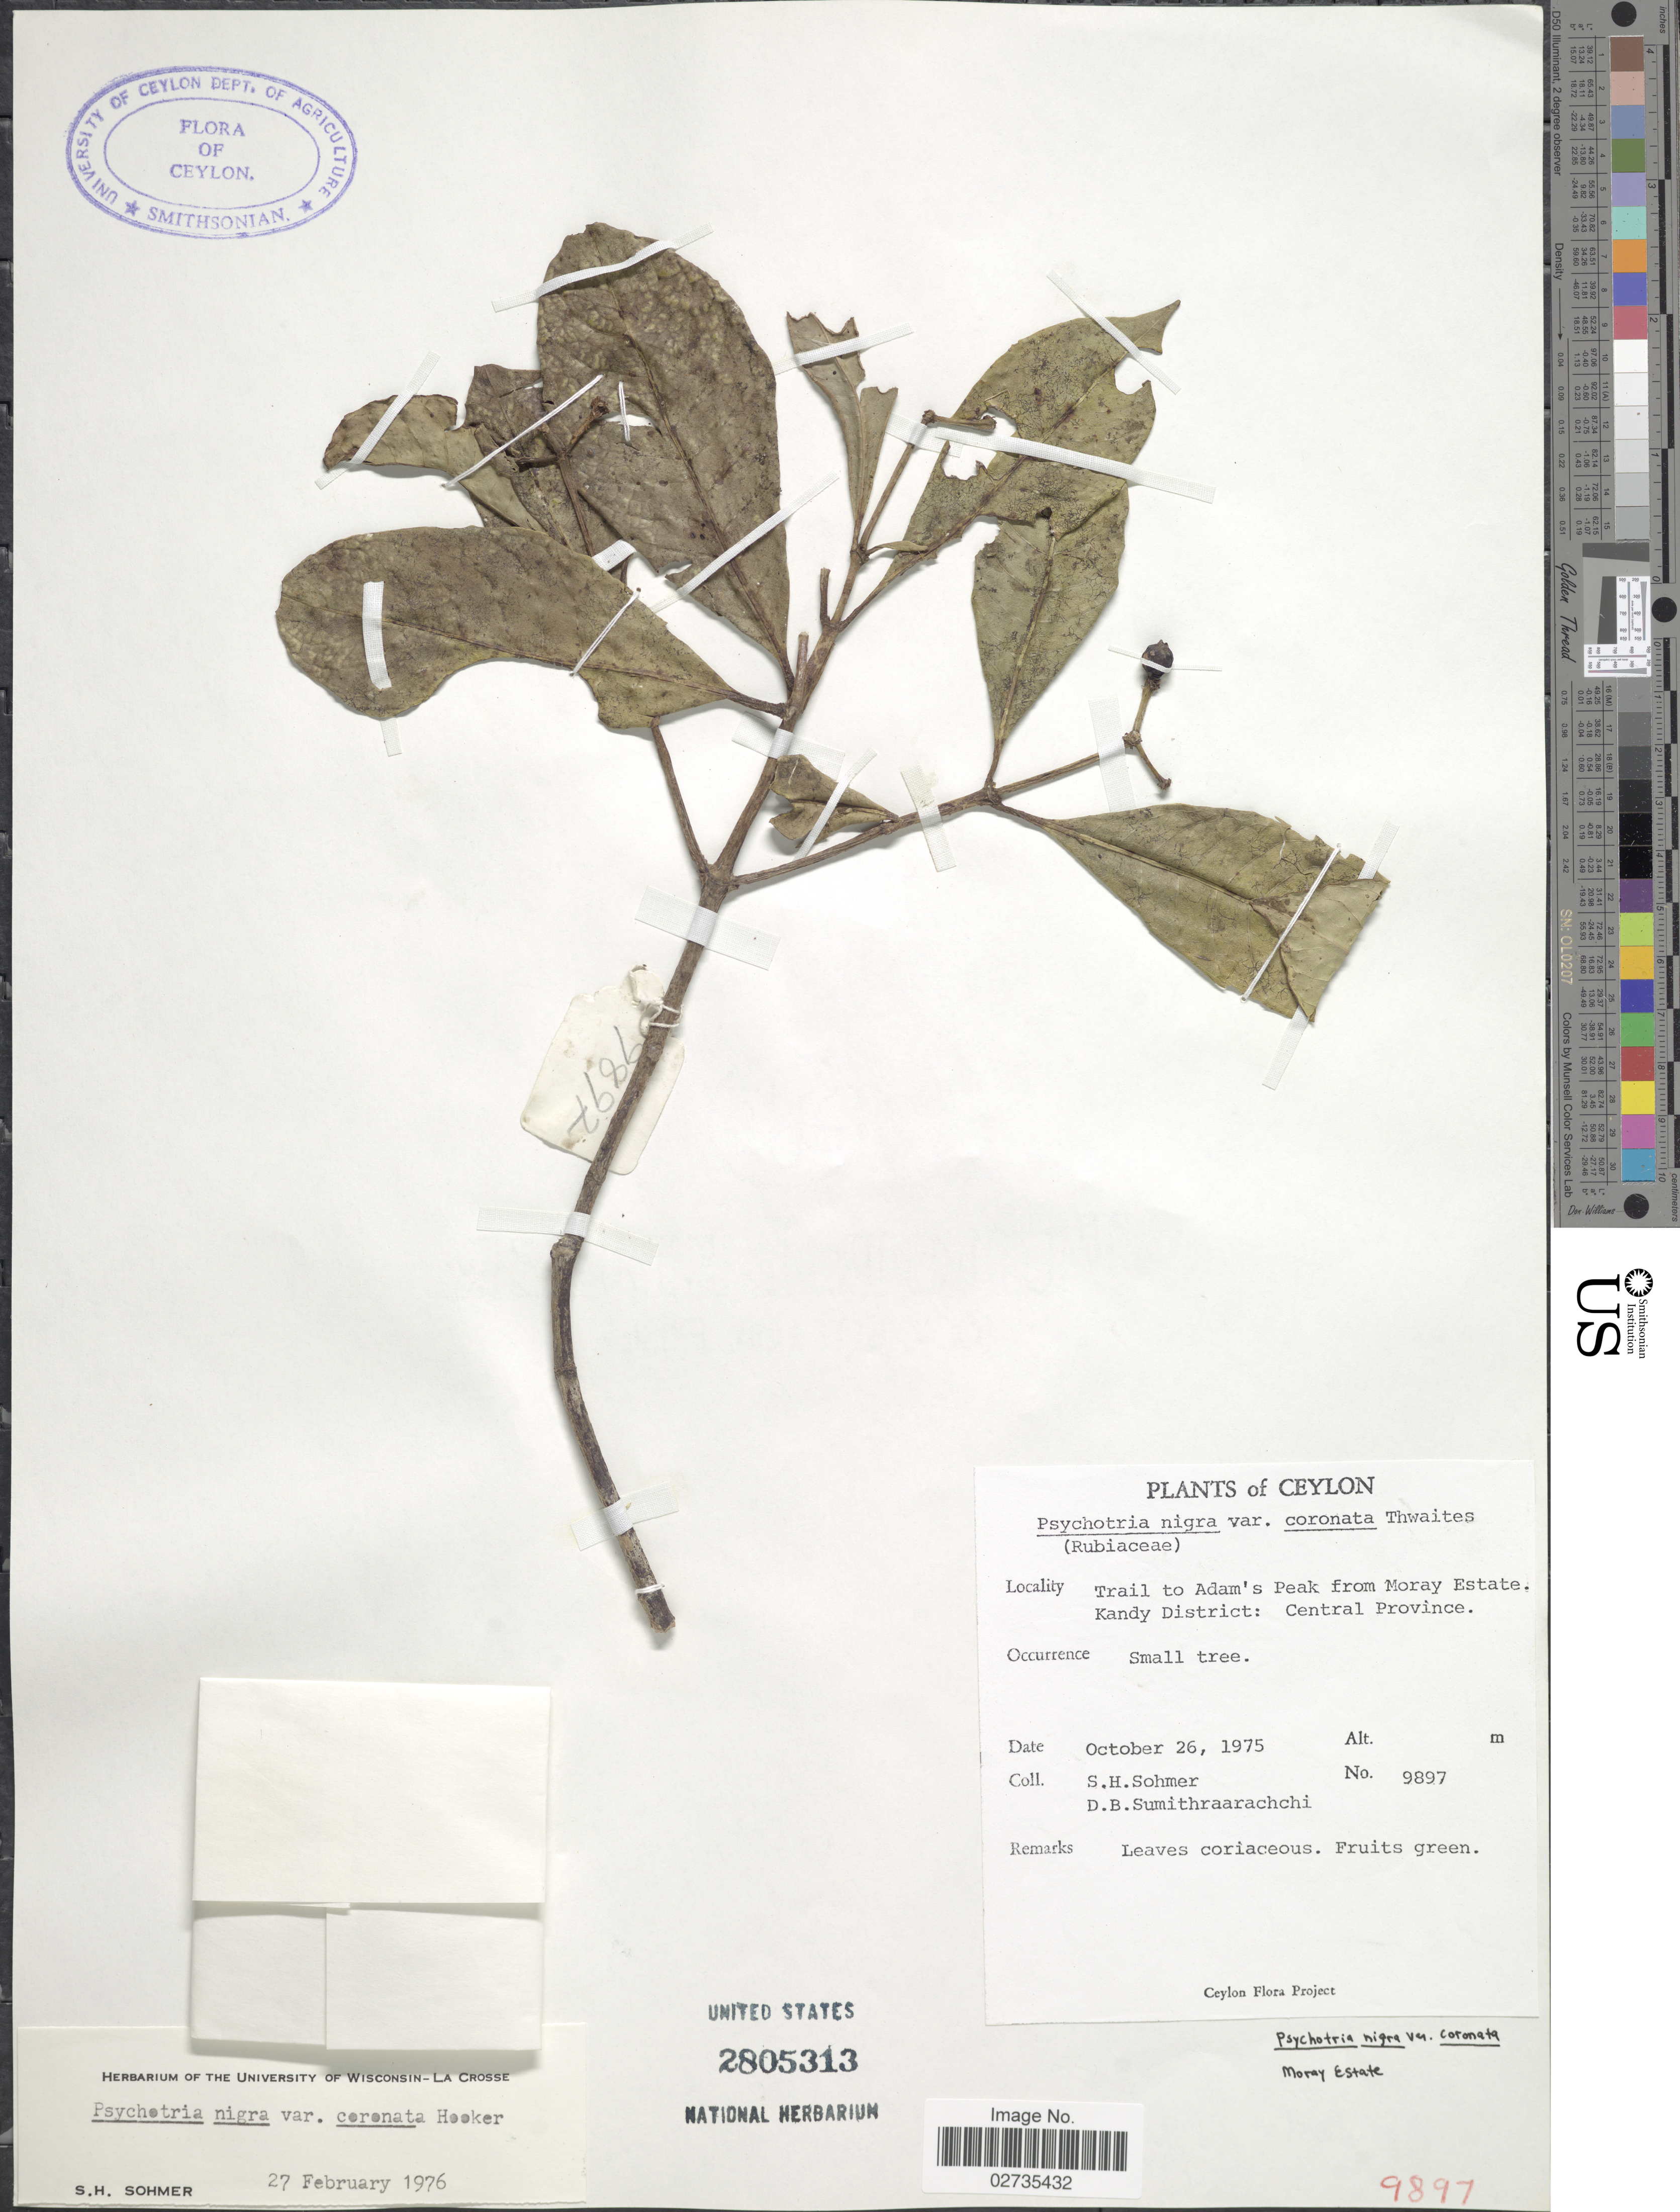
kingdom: Plantae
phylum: Tracheophyta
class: Magnoliopsida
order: Gentianales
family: Rubiaceae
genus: Psychotria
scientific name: Psychotria nigra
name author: (Gaertn.) Alston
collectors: S. H. Sohmer & D. B. Sumithraarachchi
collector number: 9897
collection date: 1975-10-26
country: Sri Lanka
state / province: Central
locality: Ceylon. Trail to Adam's Peak from Moray Estate. Kandy District.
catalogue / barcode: US 2805313